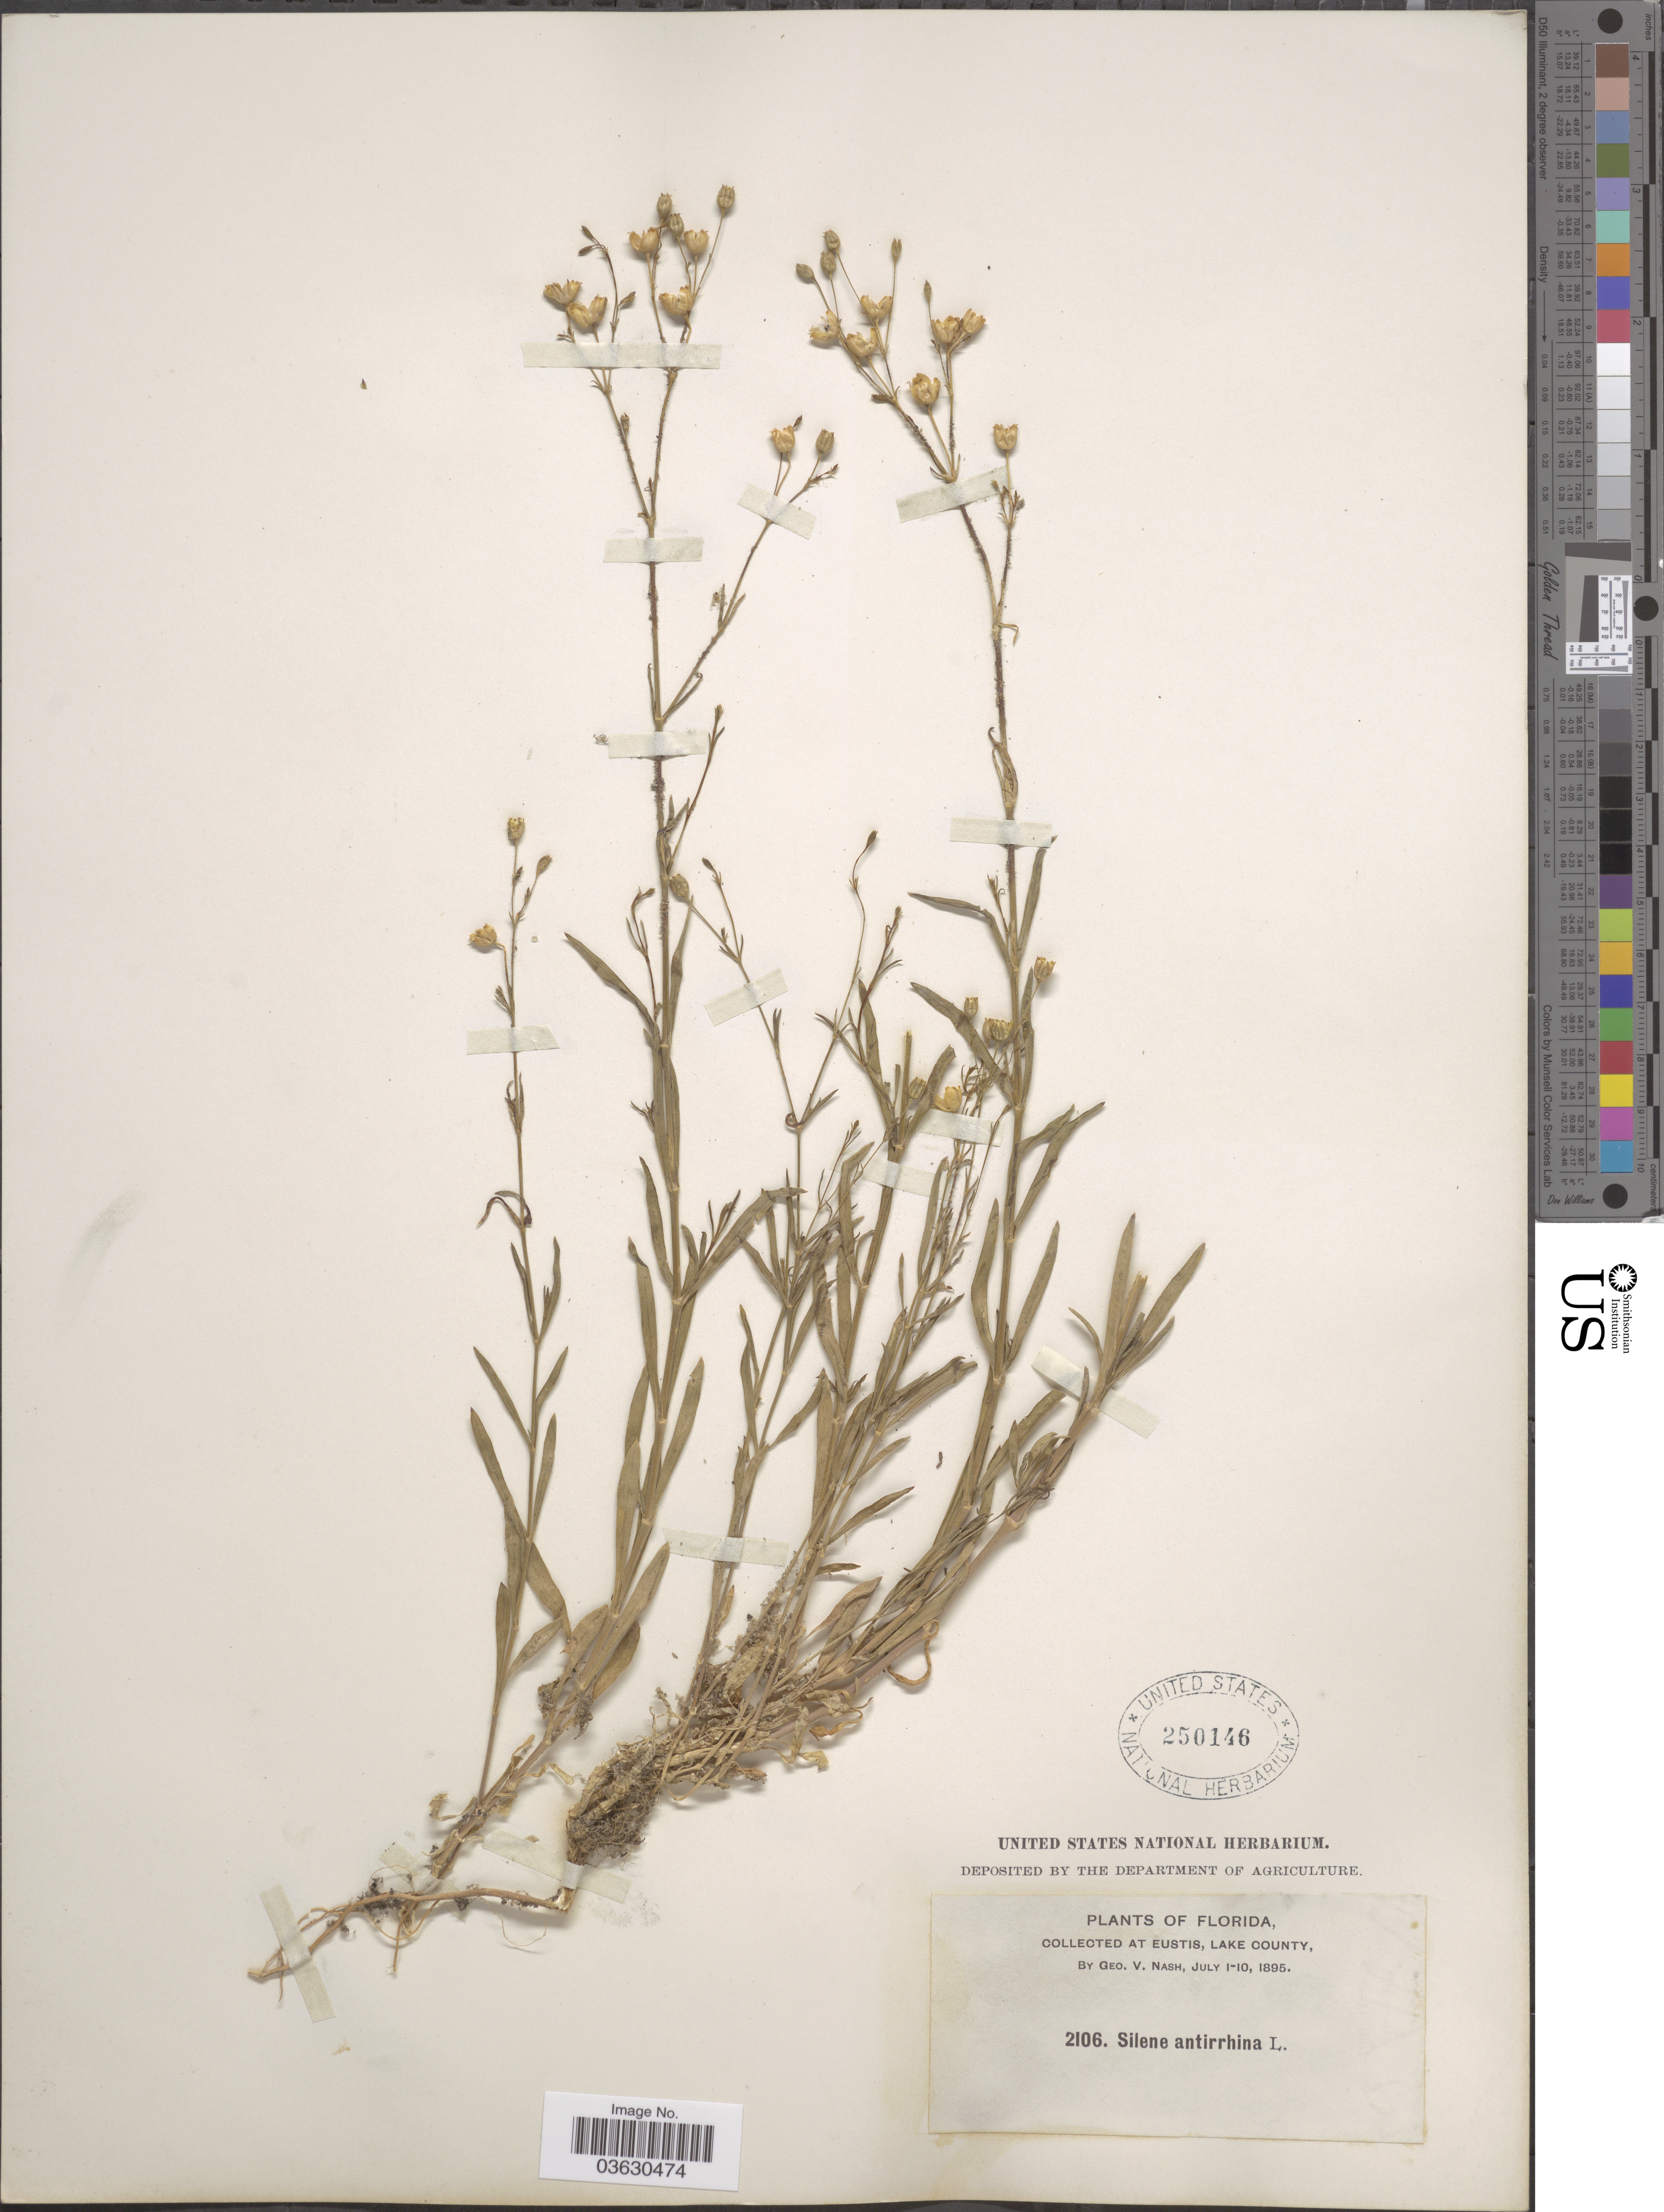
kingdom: Plantae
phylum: Tracheophyta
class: Magnoliopsida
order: Caryophyllales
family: Caryophyllaceae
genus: Silene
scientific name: Silene antirrhina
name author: L.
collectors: G. V. Nash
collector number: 2106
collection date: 1895-07-01/1895-07-10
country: United States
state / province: Florida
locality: At Eustis, Lake County.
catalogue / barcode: US 250146